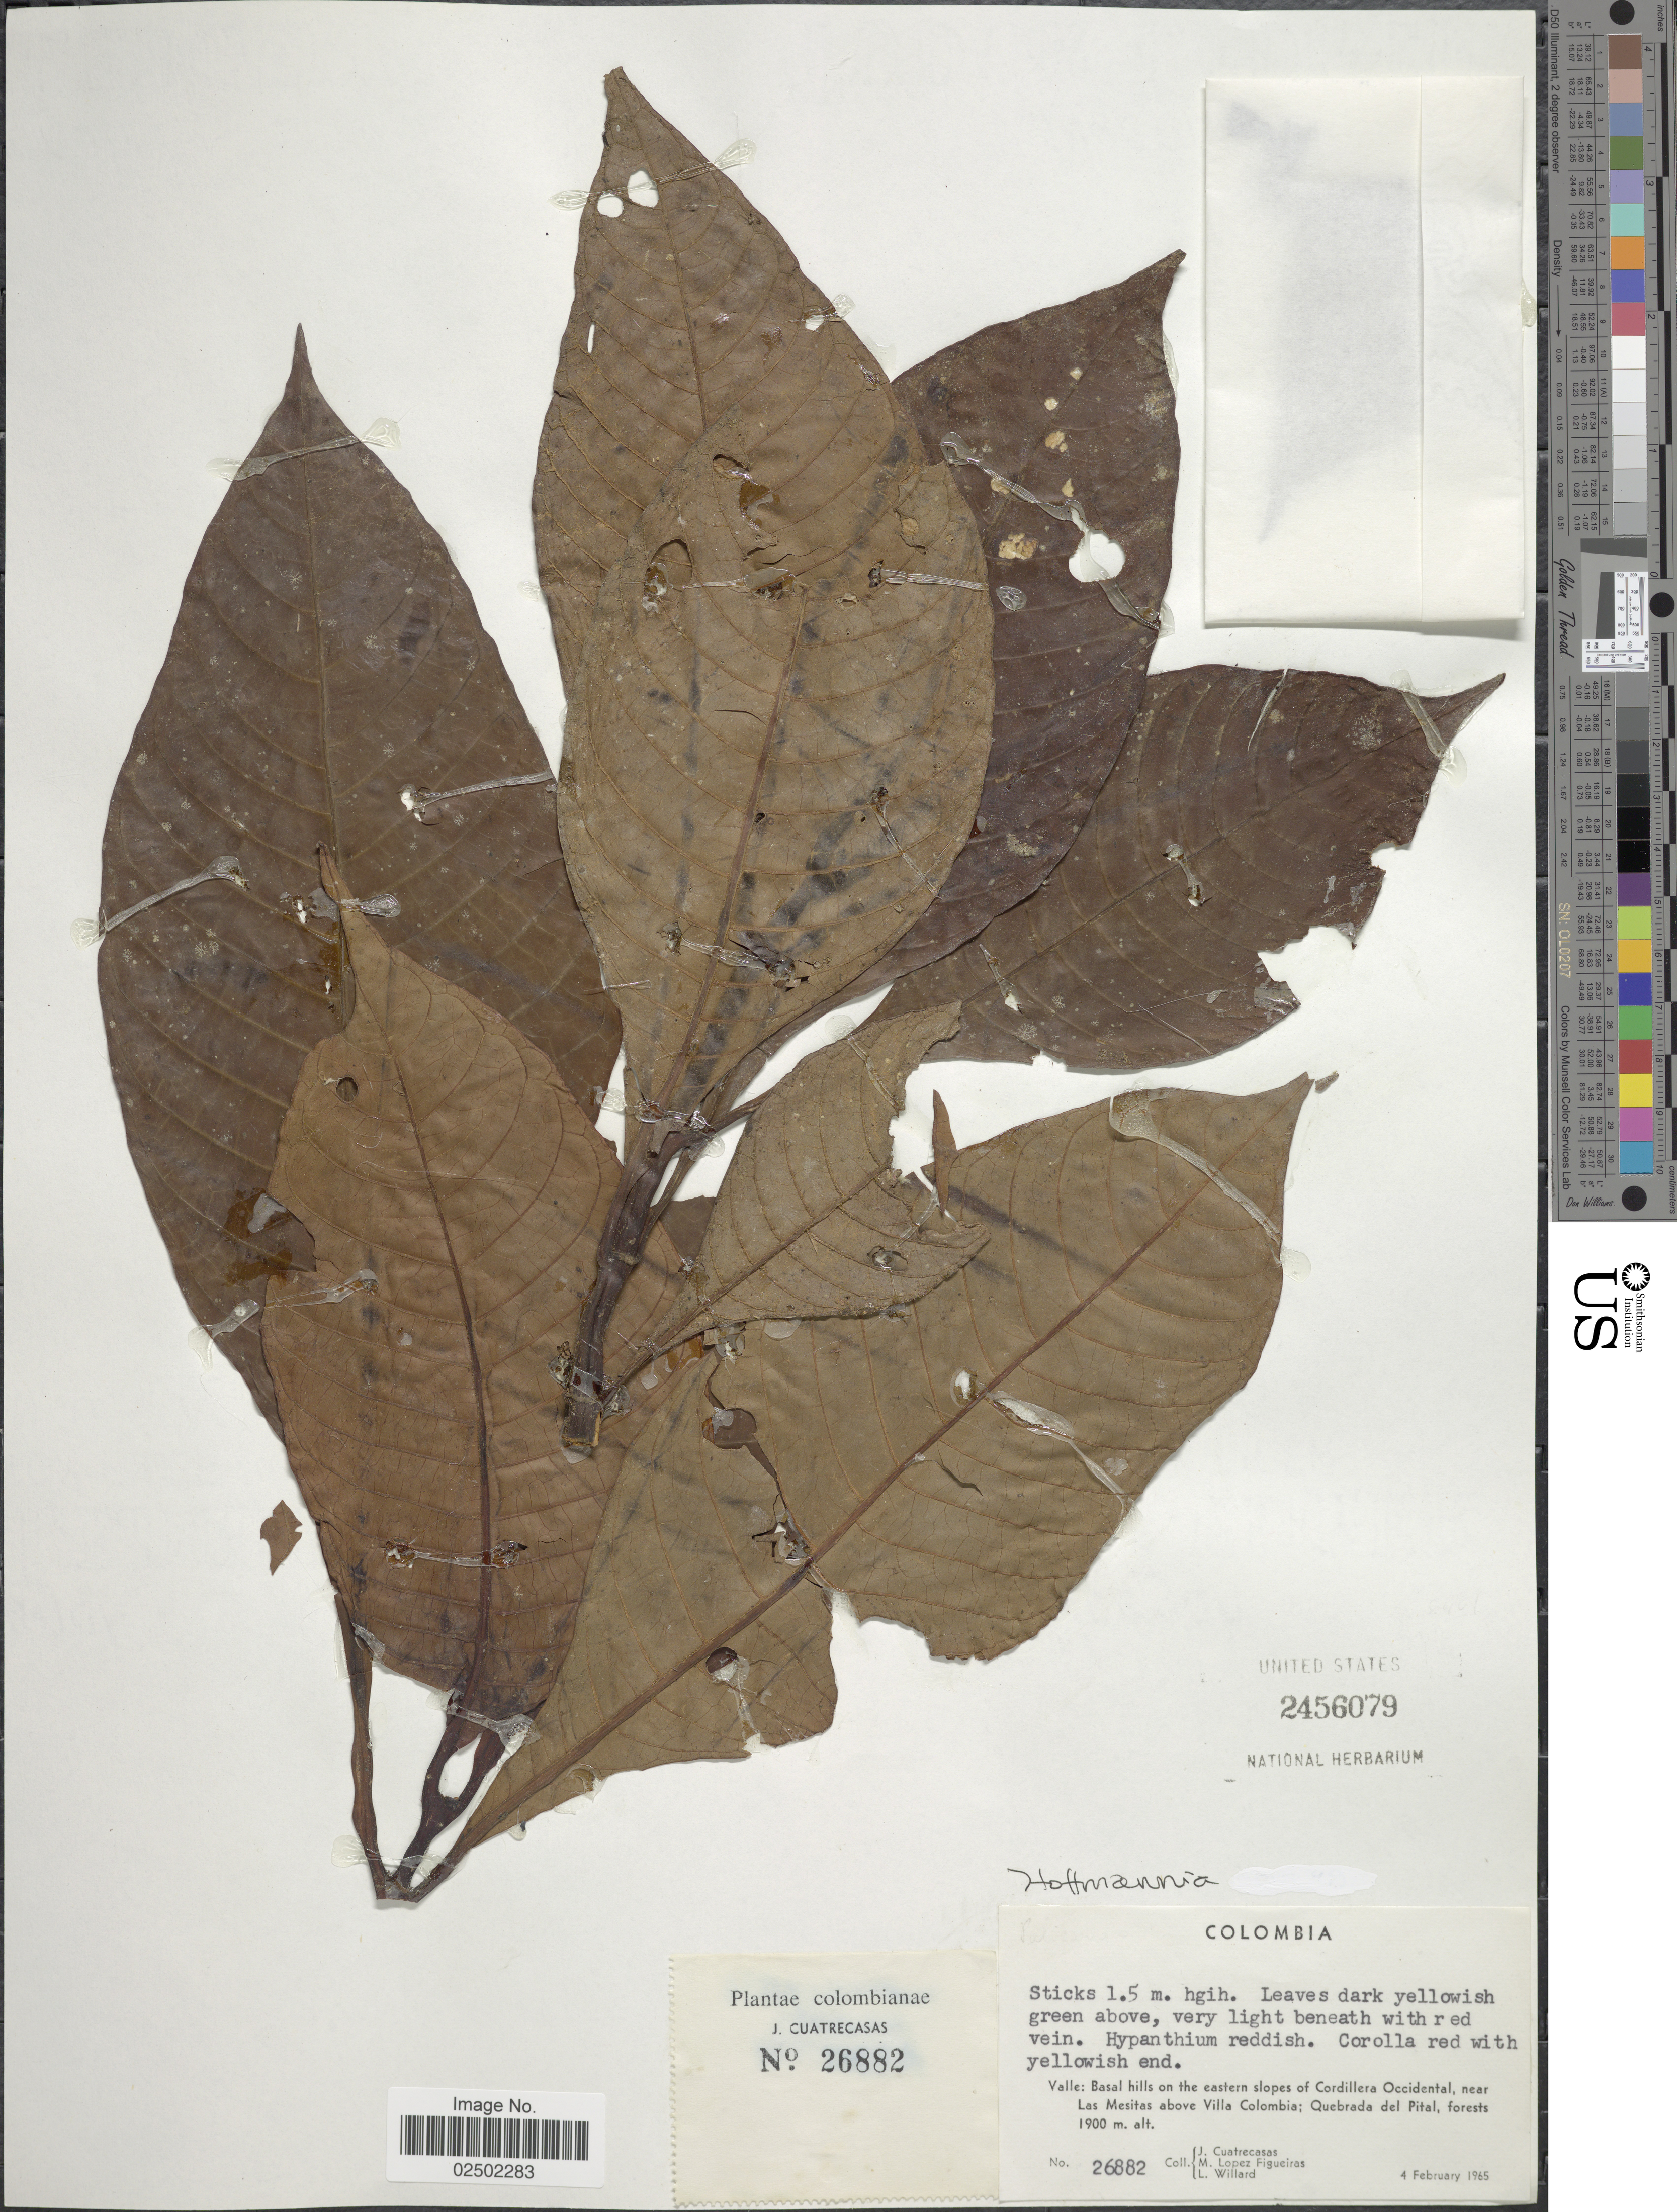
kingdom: Plantae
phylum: Tracheophyta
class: Magnoliopsida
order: Gentianales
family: Rubiaceae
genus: Hoffmannia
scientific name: Hoffmannia sp.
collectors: J. Cuatrecasas, M. López Figueiras & L. Willard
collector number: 26882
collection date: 1965-02-04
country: Colombia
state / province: Valle del Cauca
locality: Valle: Basal hills on the eastern slopes of Cordillera Occidental, near Las Mesits above VIlla Colombia, Quebrada del Pital, forests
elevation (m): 1900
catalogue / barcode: US 2456079